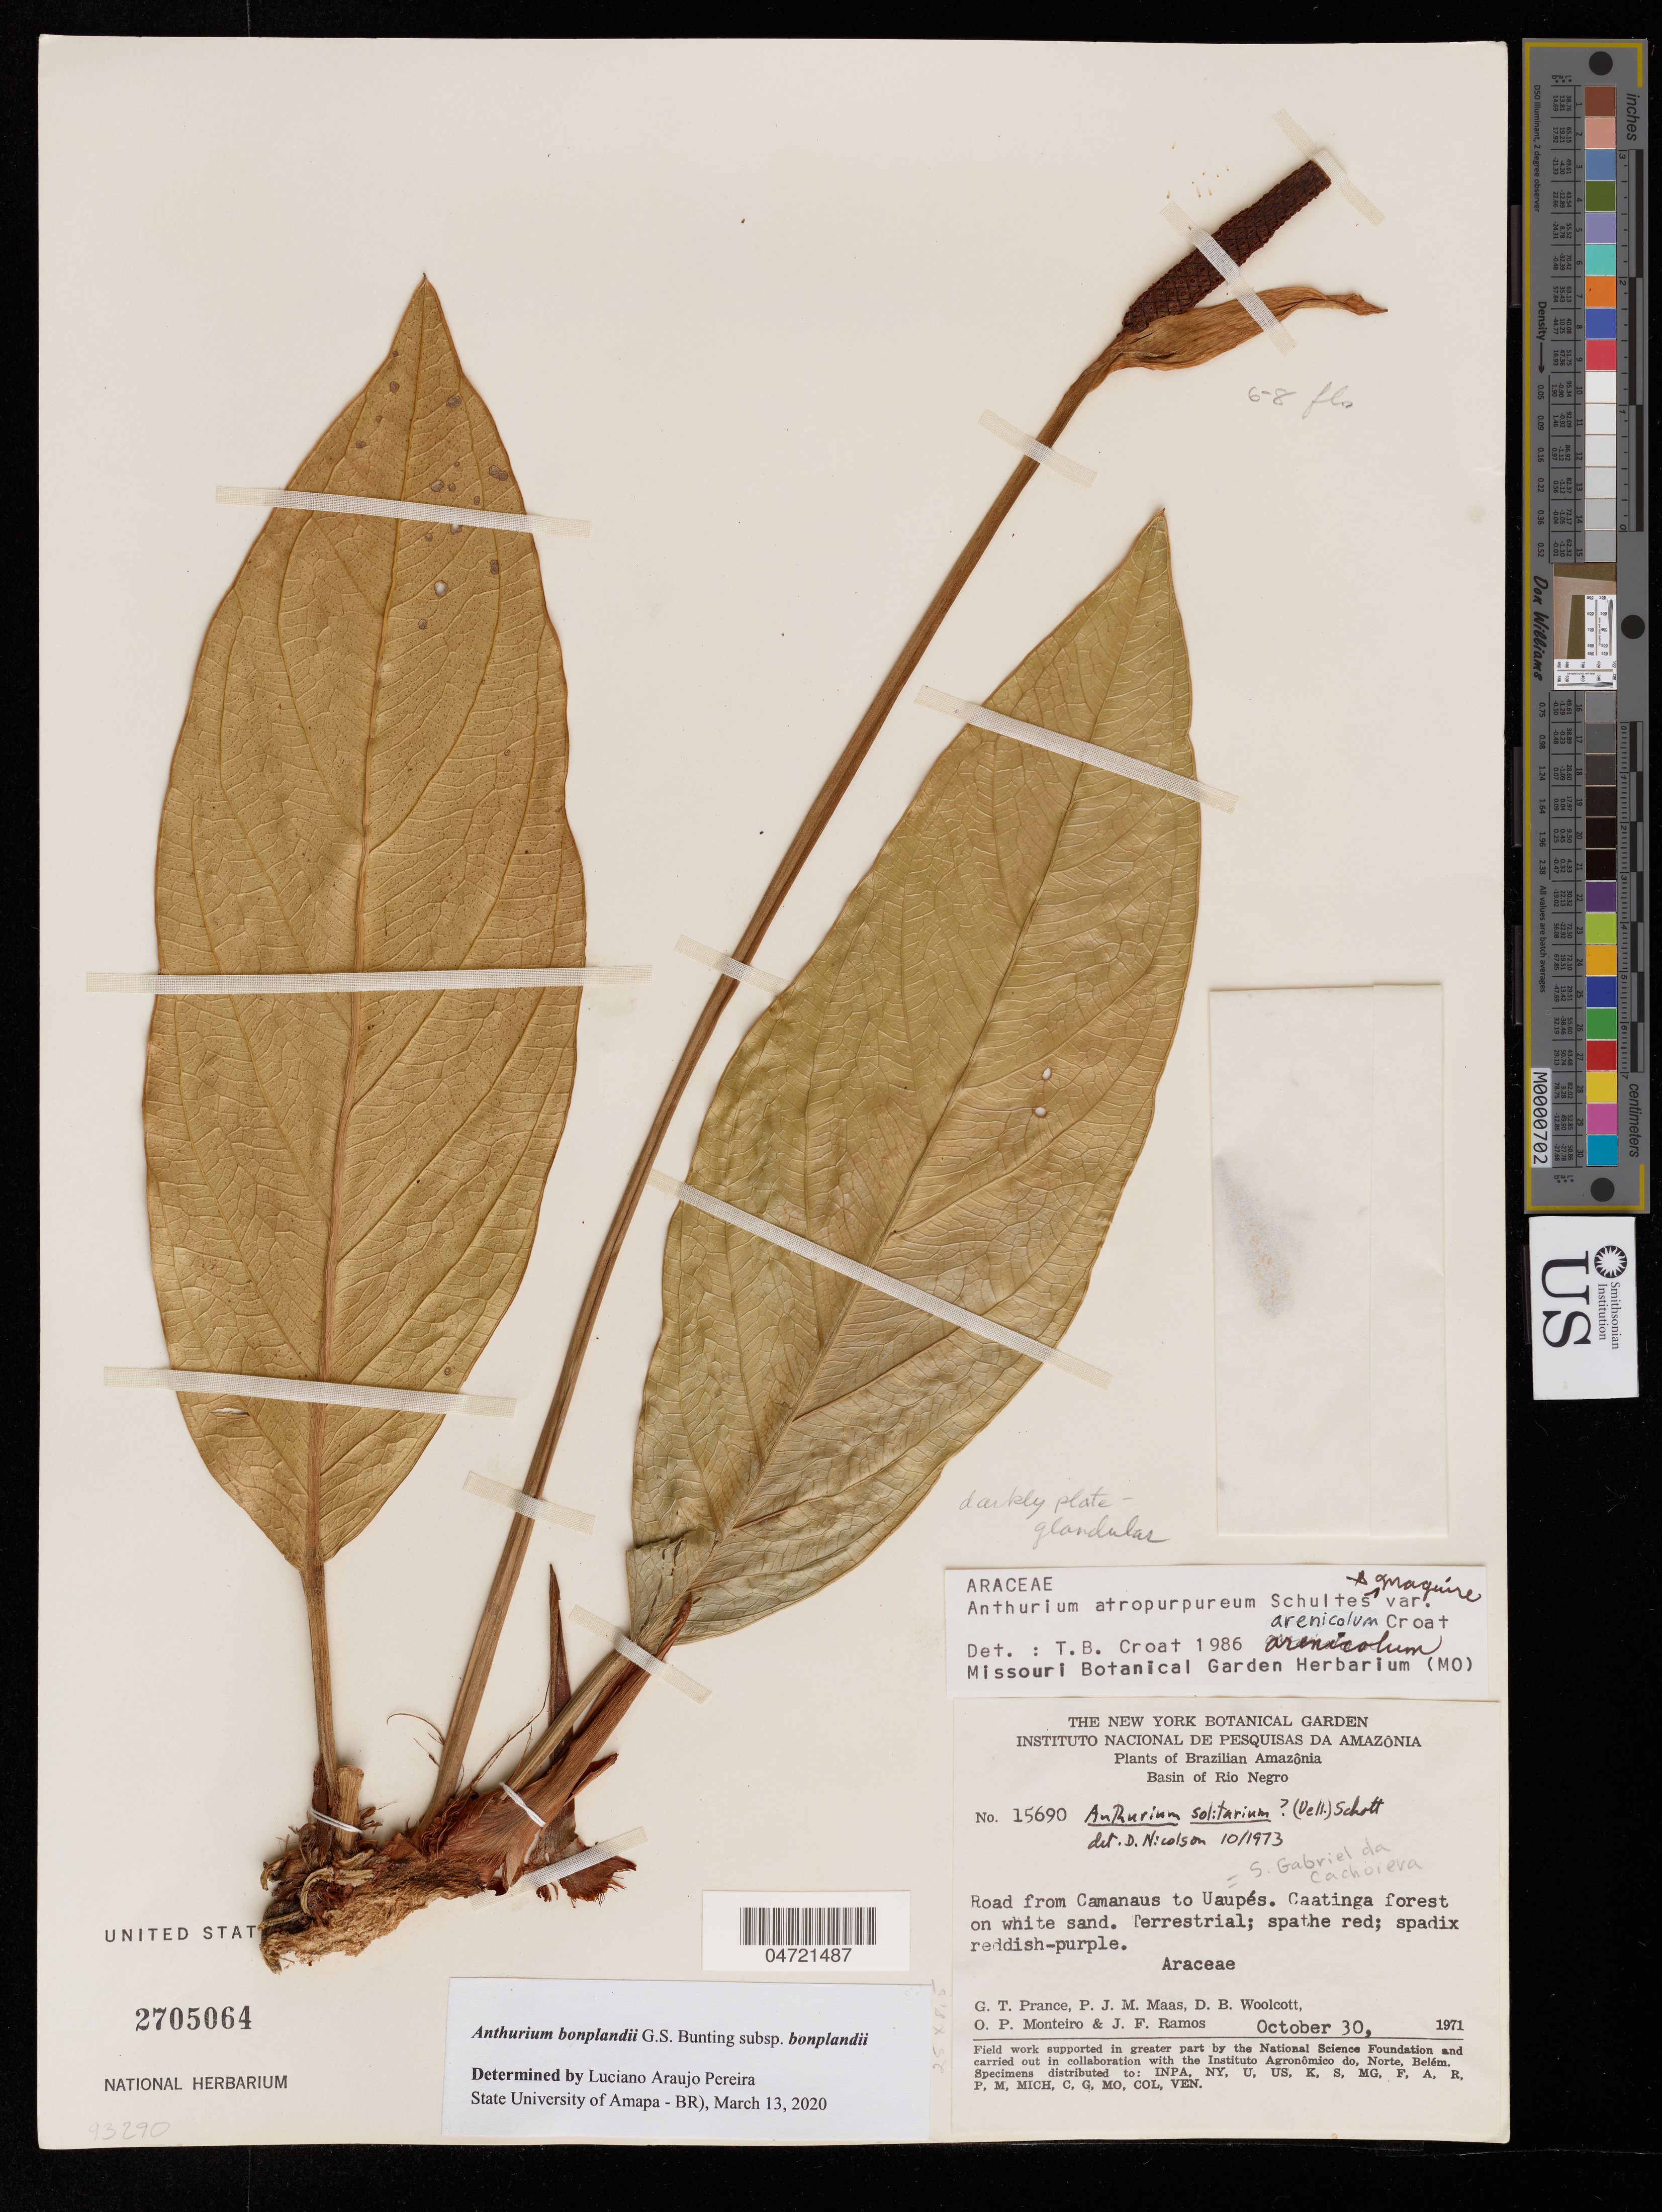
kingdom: Plantae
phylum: Tracheophyta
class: Liliopsida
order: Alismatales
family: Araceae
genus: Anthurium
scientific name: Anthurium bonplandii subsp. bonplandii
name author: G.S. Bunting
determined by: Pereira, Luciano Araujo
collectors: G. T. Prance, O. P. Monteiro, D. B. Woolcott, O. P. Monteiro & J. F. Ramos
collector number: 15690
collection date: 1971-10-30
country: Brazil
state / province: Amazonas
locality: Road from Camanaus to Uaupés.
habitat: Caatinga forest on white sand.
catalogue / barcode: US 2705064